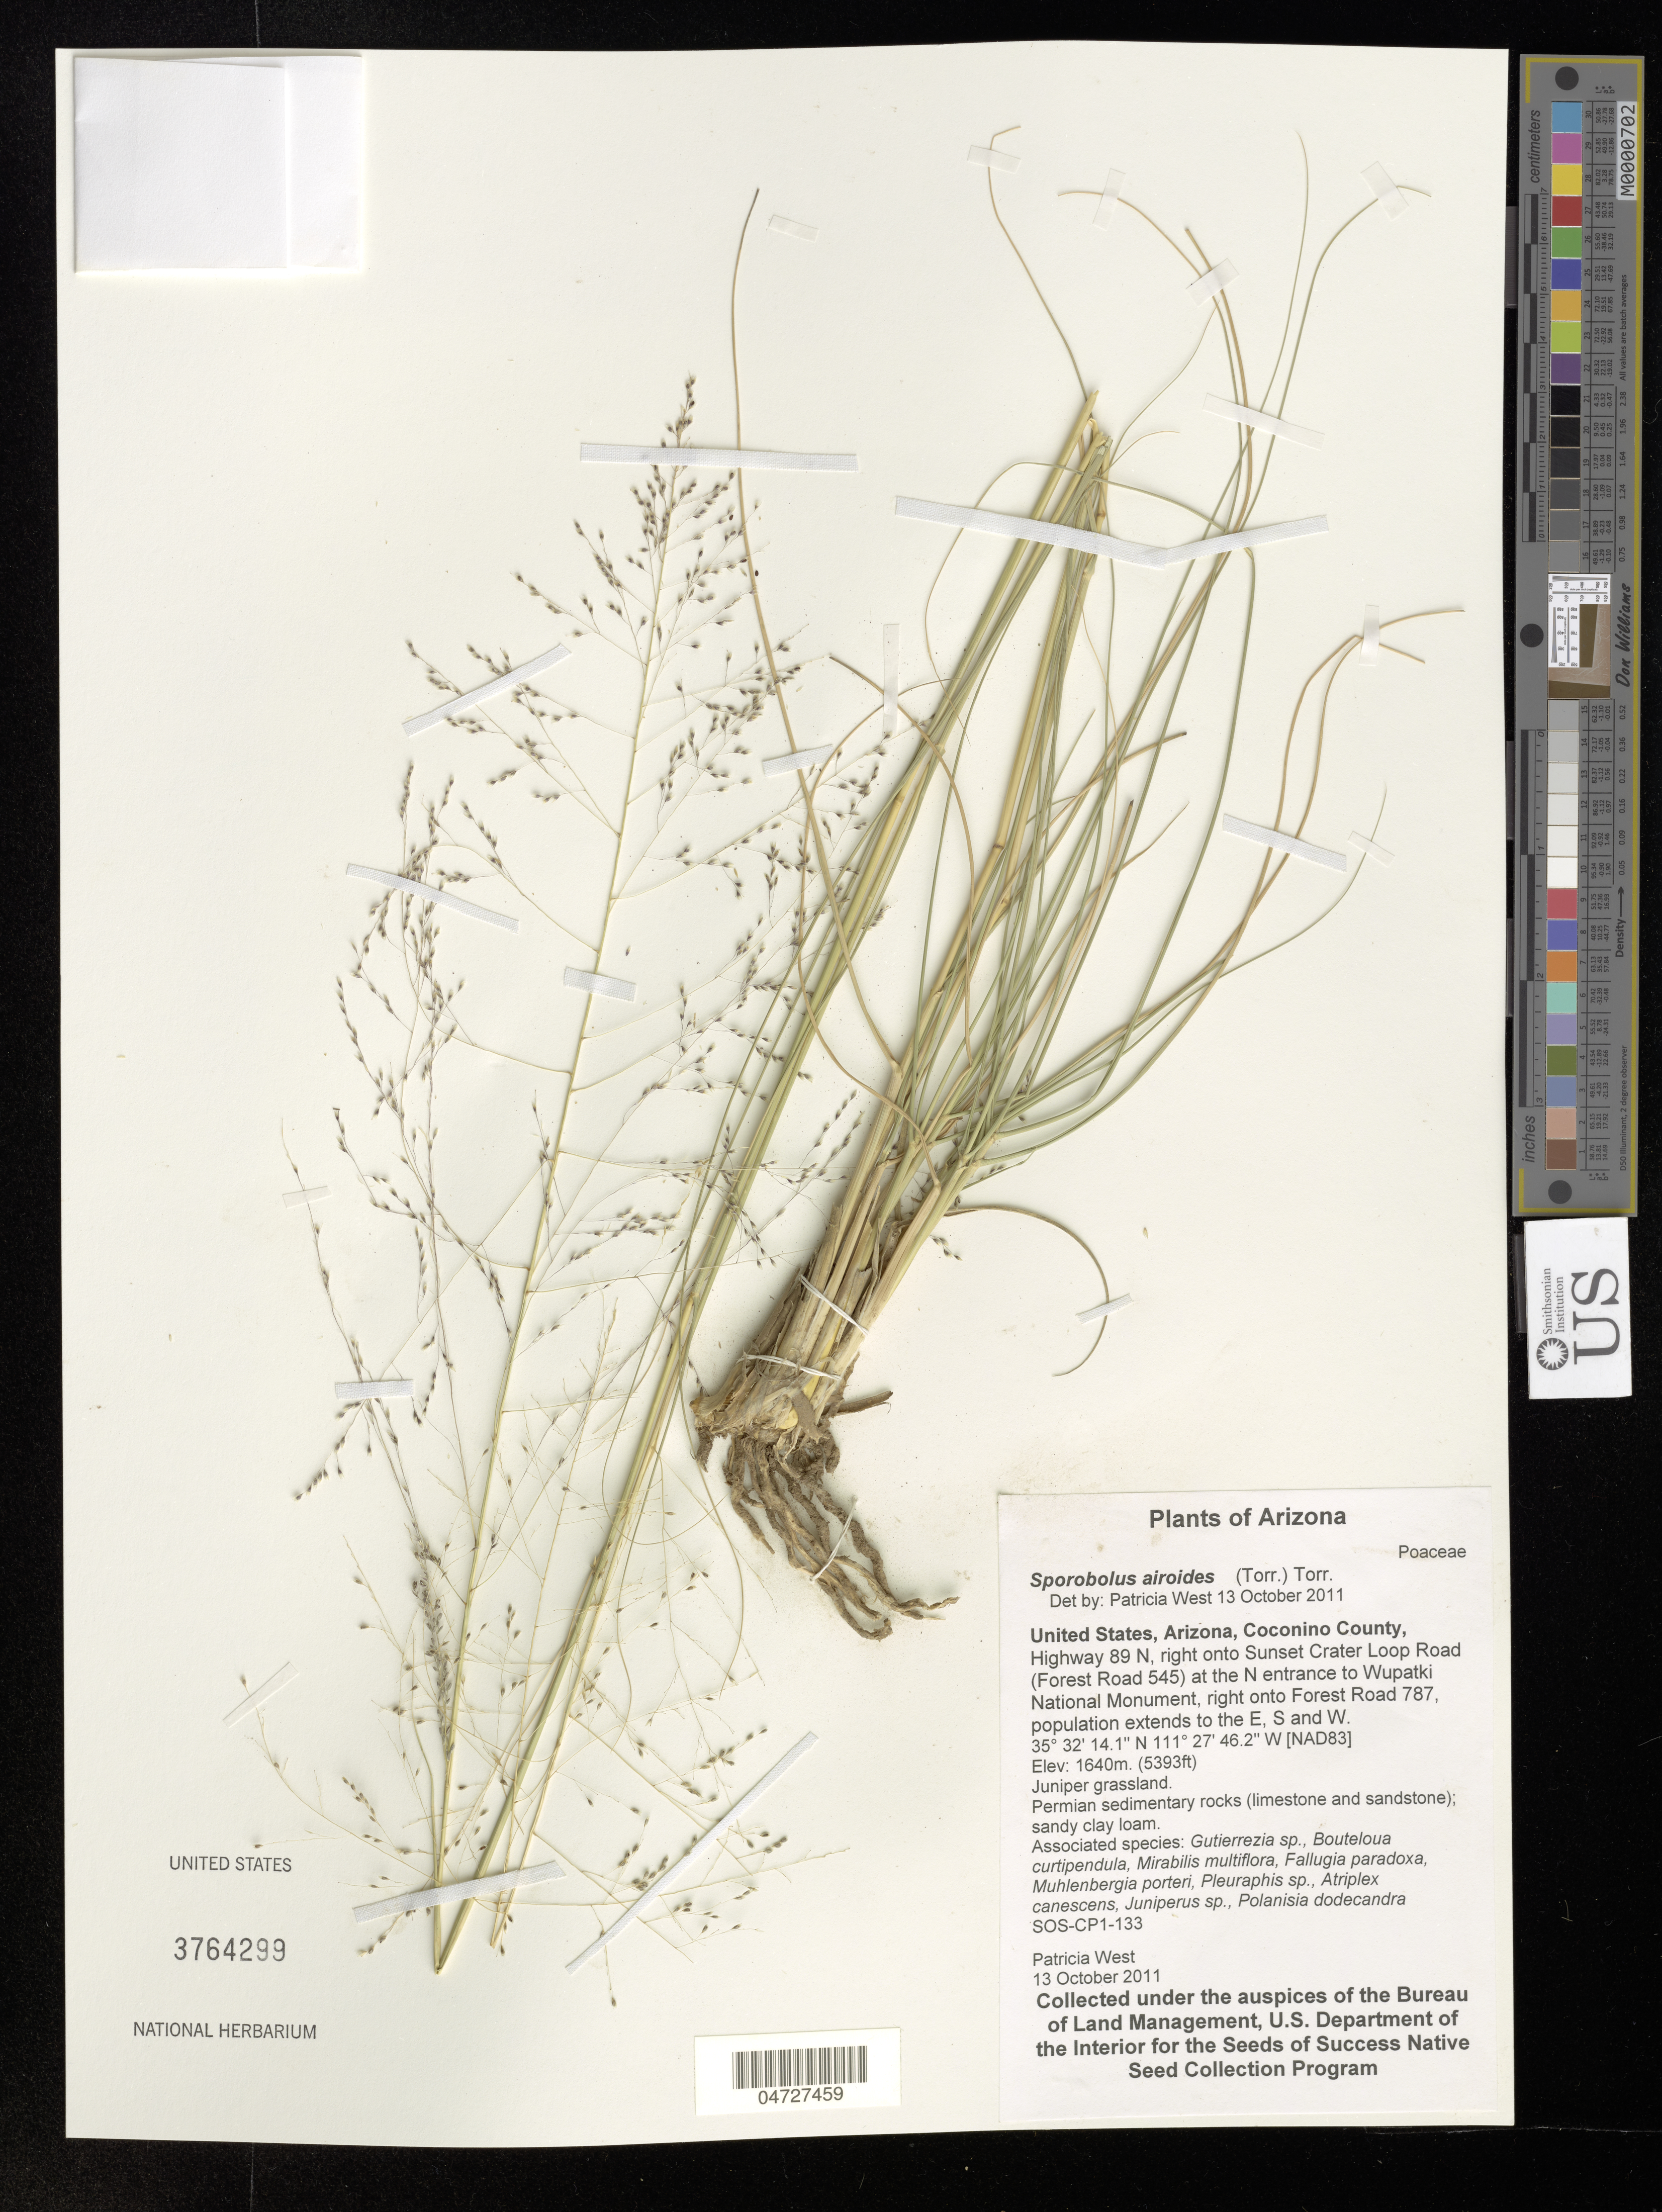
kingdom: Plantae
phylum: Tracheophyta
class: Liliopsida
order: Poales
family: Poaceae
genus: Sporobolus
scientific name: Sporobolus airoides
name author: (Torr.) Torr.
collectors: P. West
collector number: SOS-CP1-133?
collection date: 2011-10-13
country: United States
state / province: Arizona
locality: Coconino County, Highway 89 N, right onto Sunset Crater Loop Road (Forest Road 545) at the N entrance to Wupatki National Monument, right onto Forest Road 787, population extends to the E, S and W.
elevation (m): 1640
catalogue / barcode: US 3764299